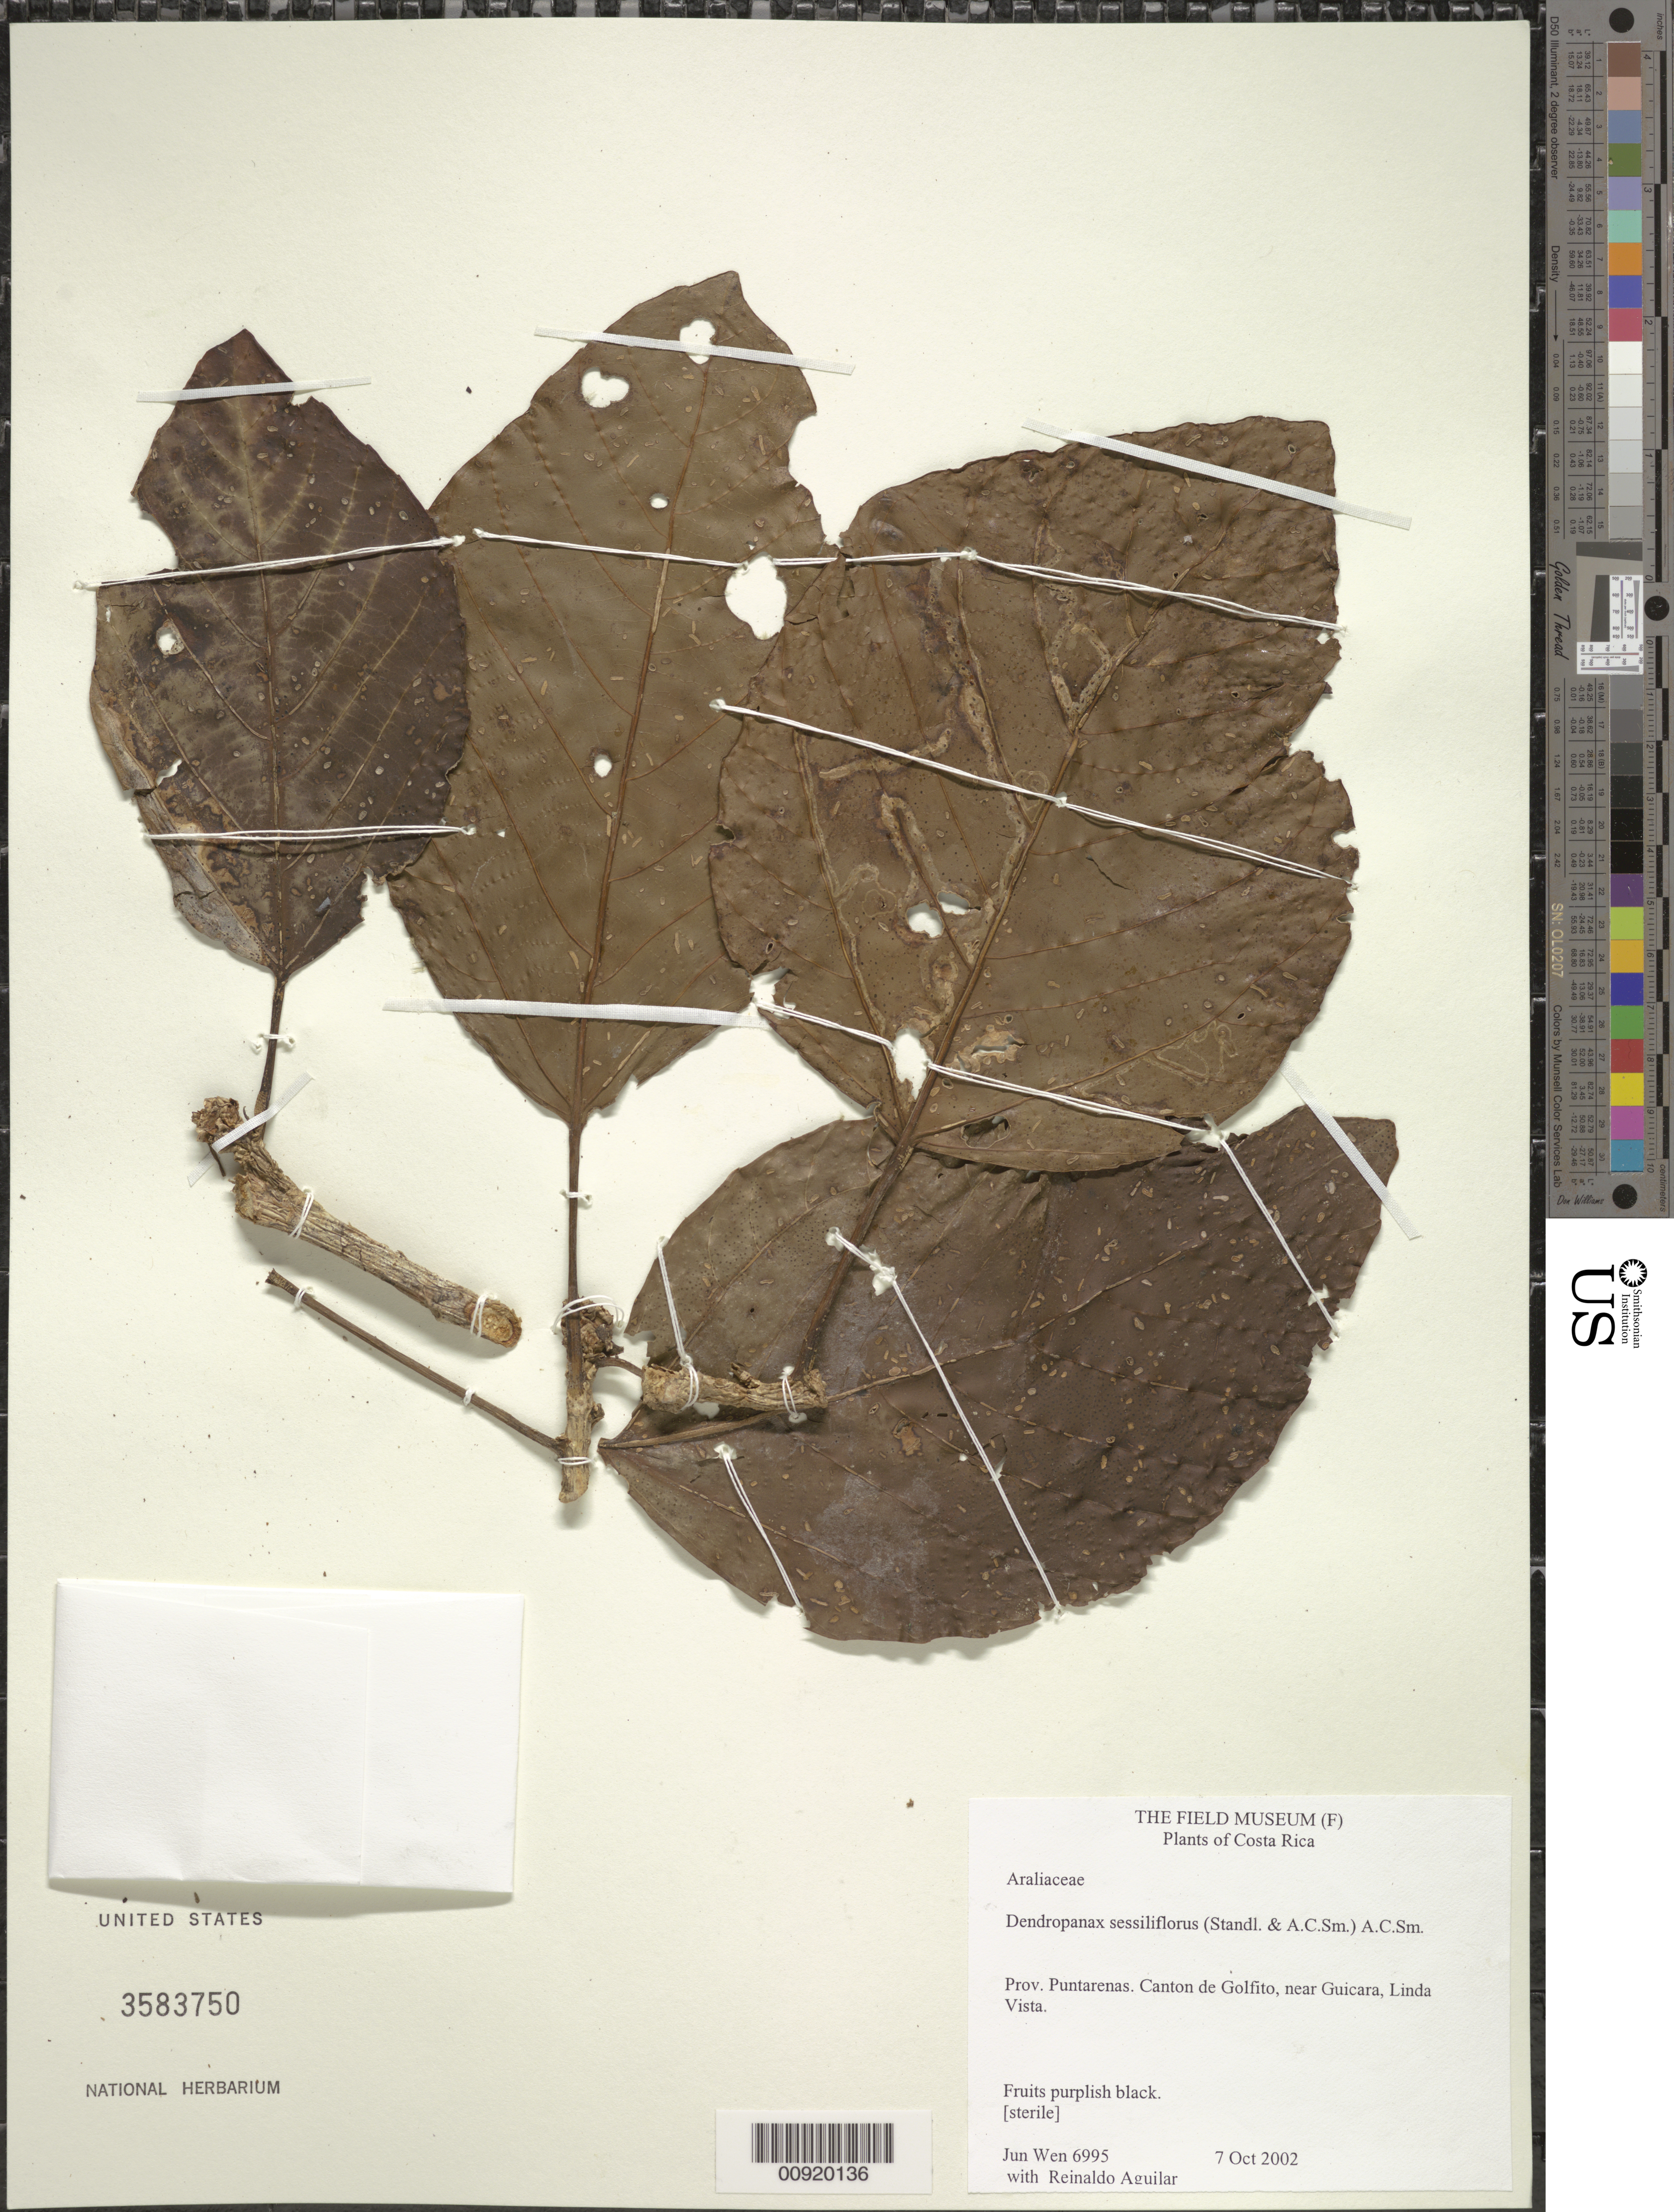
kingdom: Plantae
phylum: Tracheophyta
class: Magnoliopsida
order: Apiales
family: Araliaceae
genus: Dendropanax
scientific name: Dendropanax sessiliflorus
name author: (Standl. & A.C. Sm.) A.C. Sm.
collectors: J. Wen & R. Aguilar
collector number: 6995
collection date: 2002-10-07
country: Costa Rica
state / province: Puntarenas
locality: Canton de Golfito, near Guicara, Linda Vista.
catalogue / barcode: US 3583750